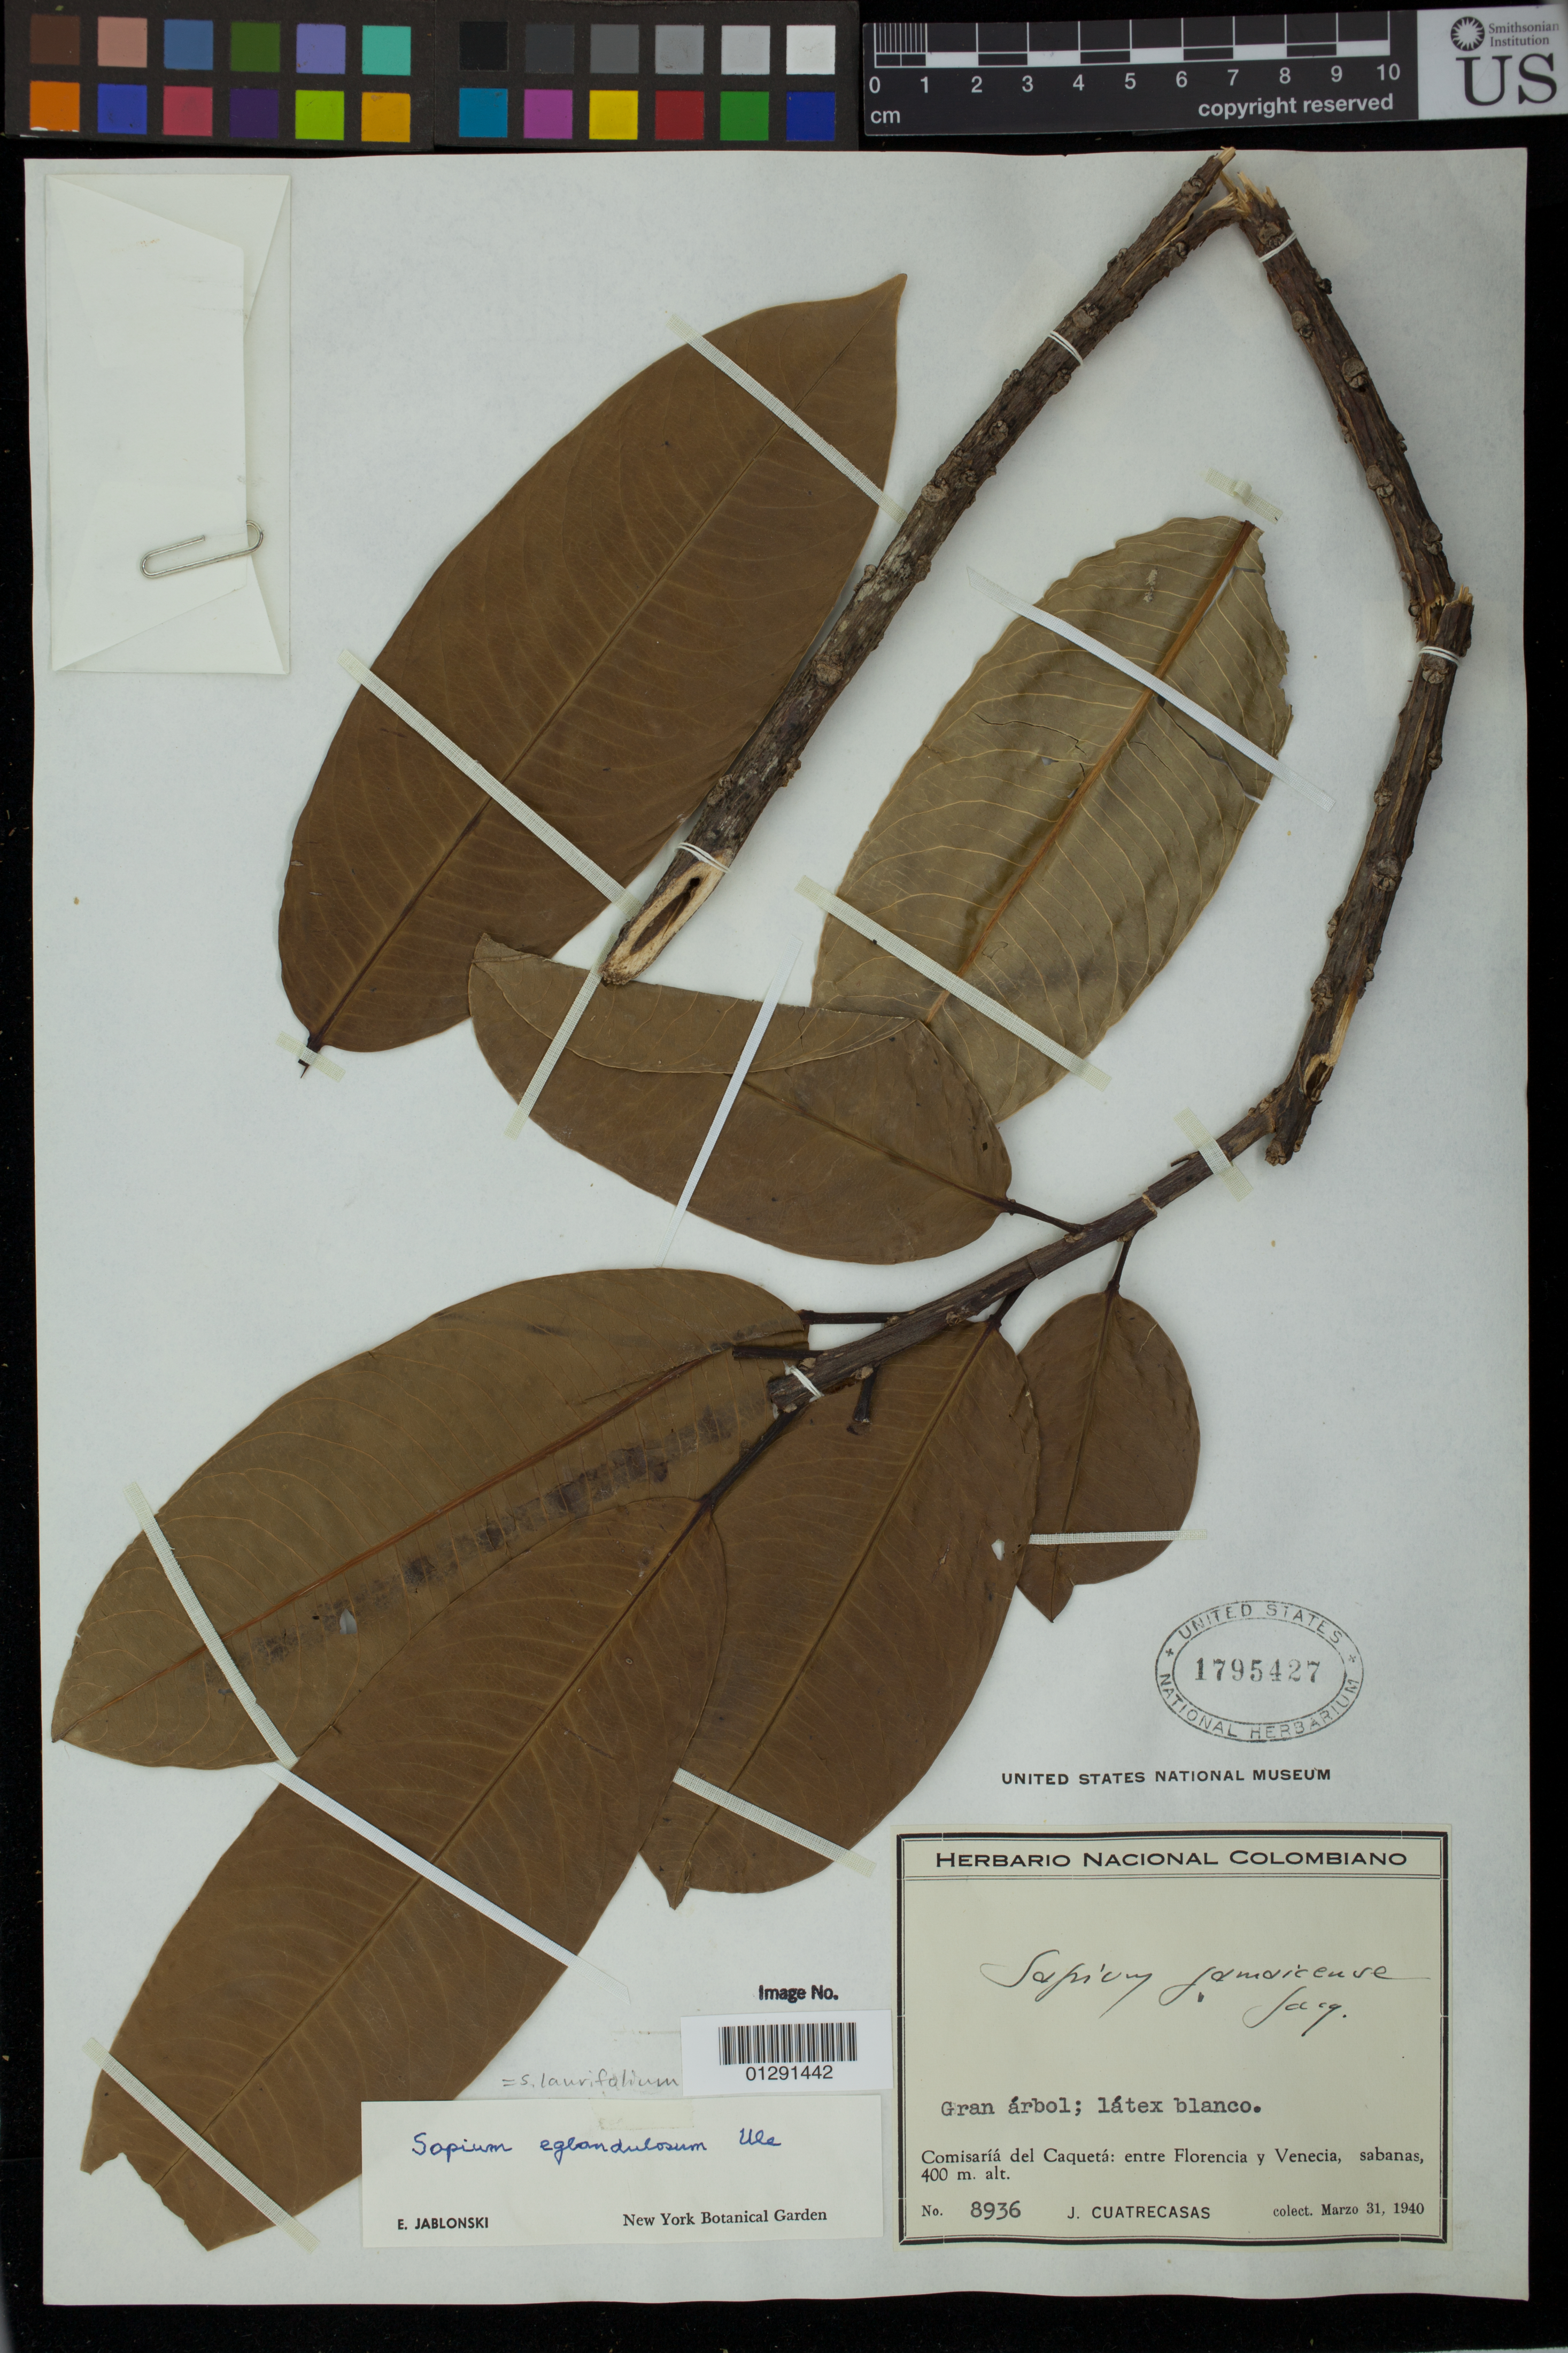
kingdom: Plantae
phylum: Tracheophyta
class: Magnoliopsida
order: Malpighiales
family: Euphorbiaceae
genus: Sapium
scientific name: Sapium lauriflorum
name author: (A. Rich.) Griseb.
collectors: J. Cuatrecasas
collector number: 8936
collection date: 1940-03-31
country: Colombia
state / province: Caqueta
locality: Comisaria del Caqueta: entre Florencia y Venecia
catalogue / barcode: US 1795427